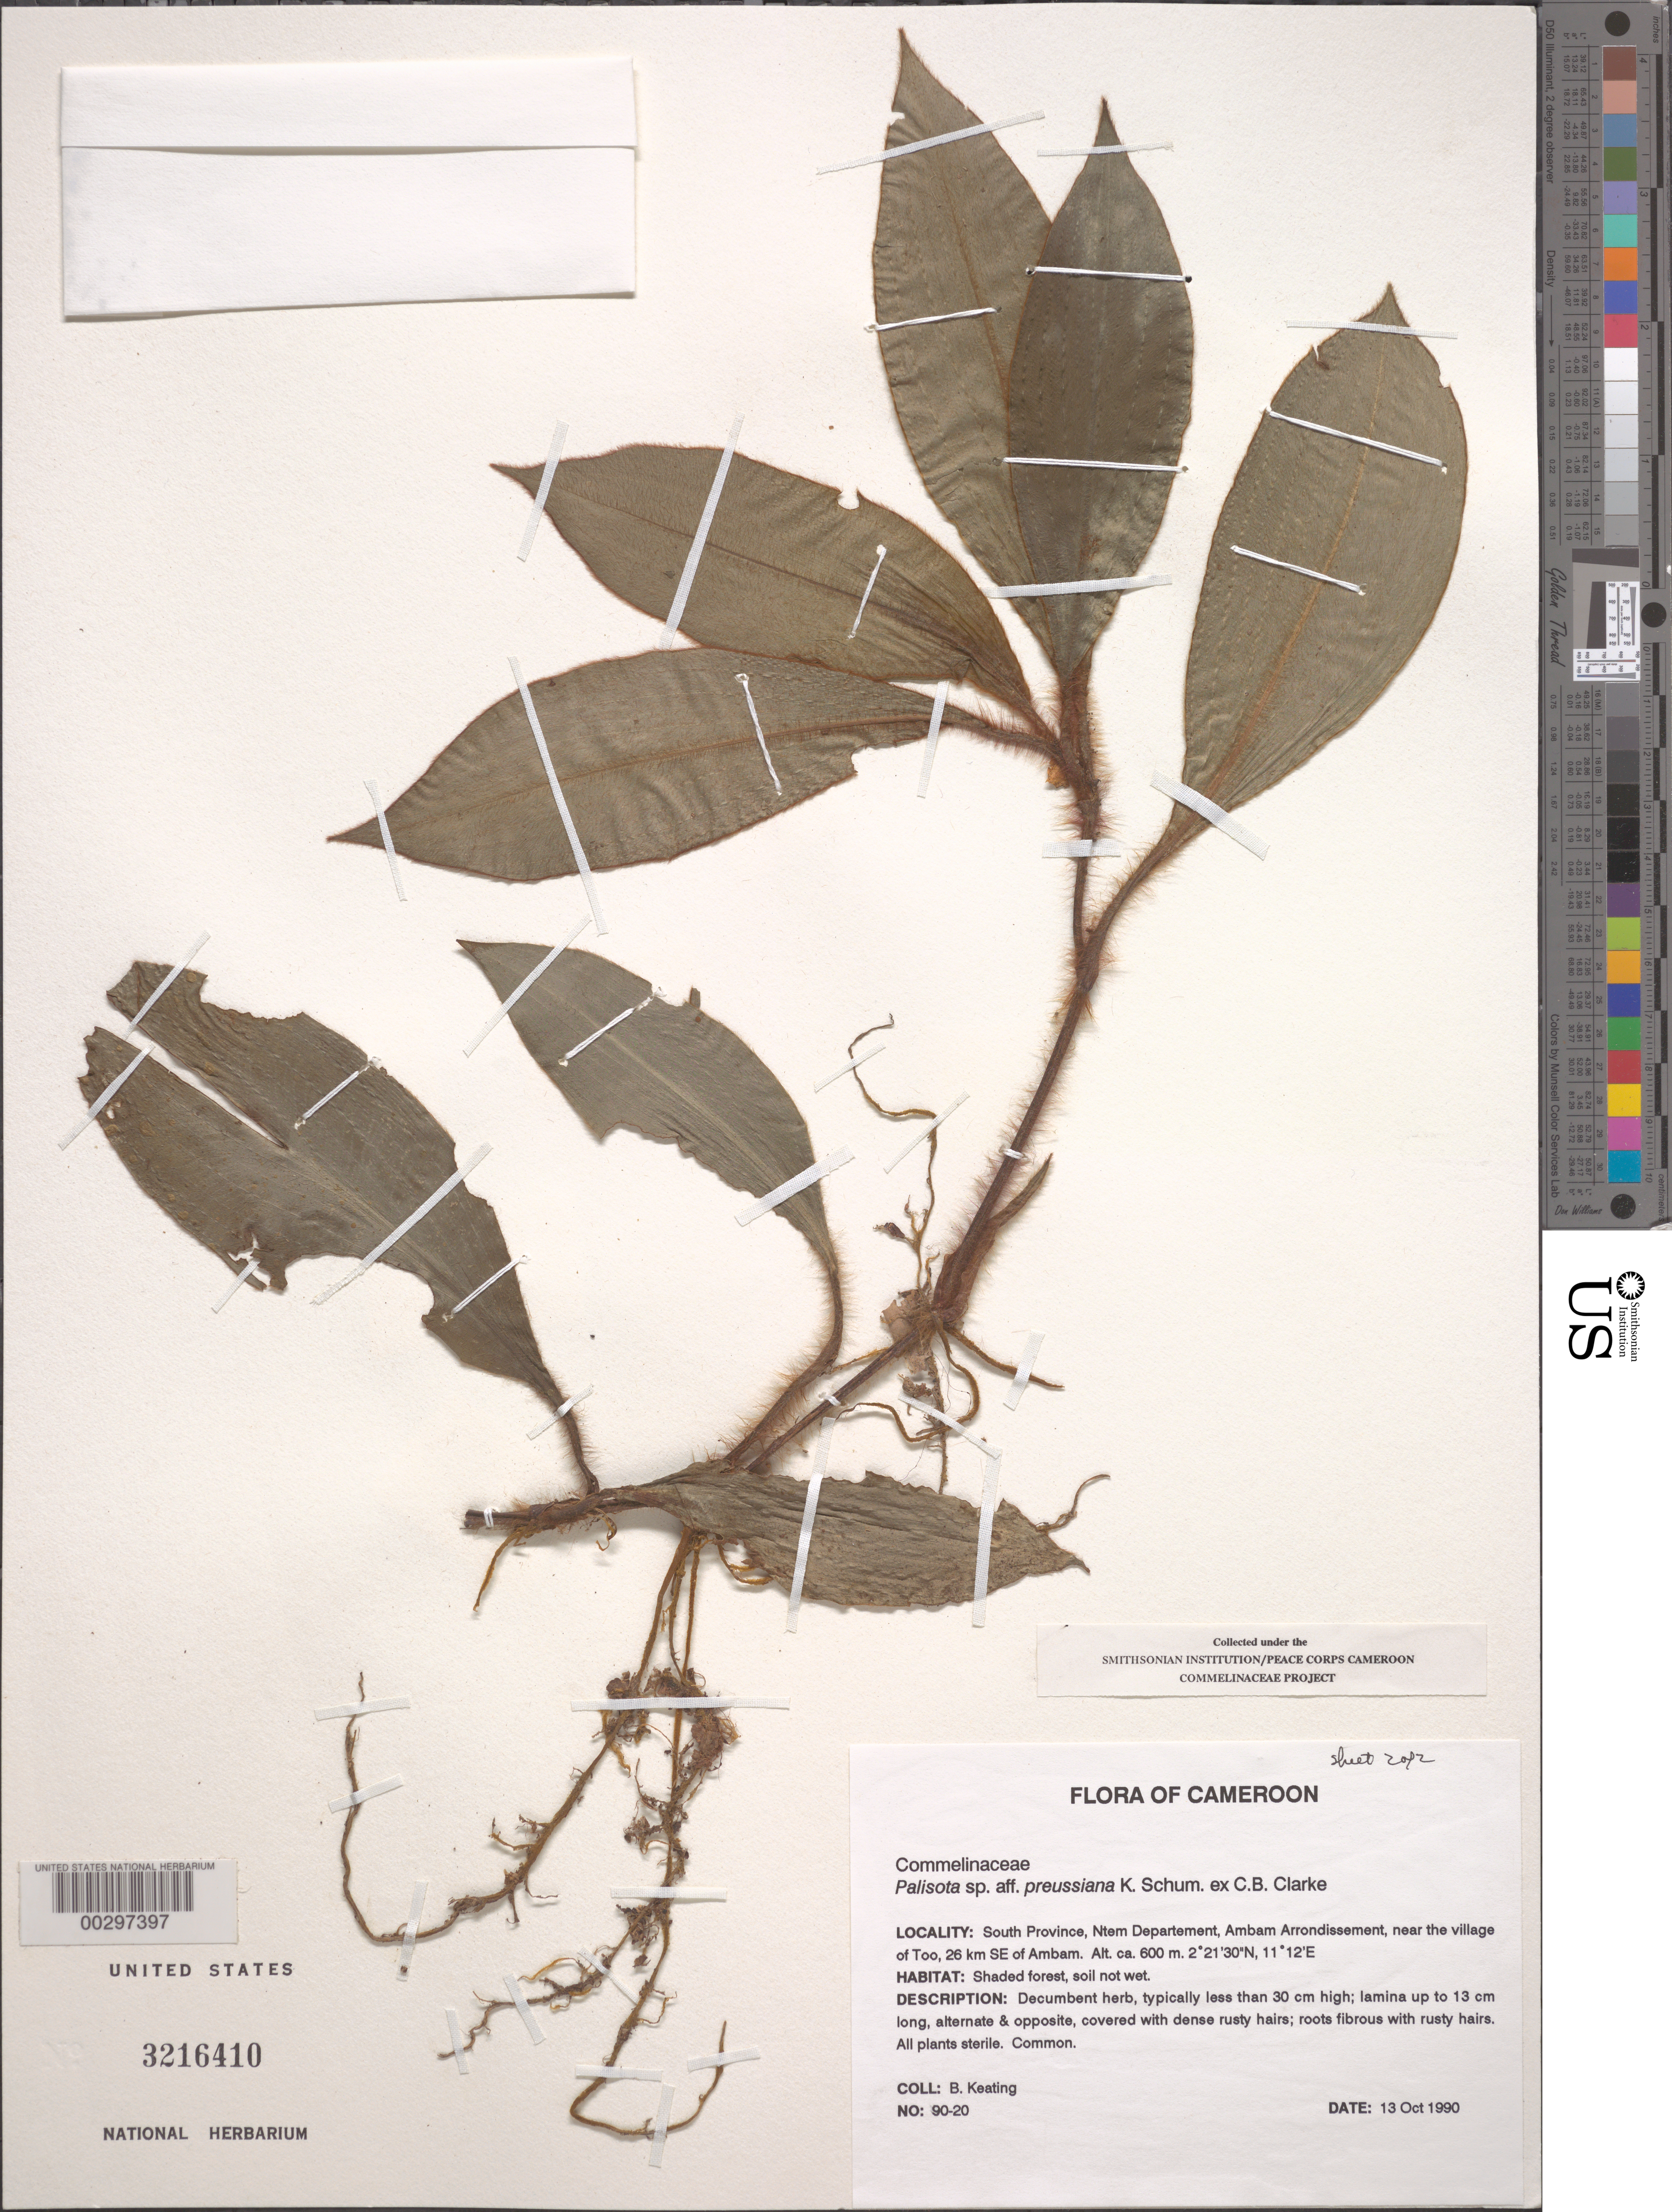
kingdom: Plantae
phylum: Tracheophyta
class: Liliopsida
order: Commelinales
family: Commelinaceae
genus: Palisota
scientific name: Palisota preussiana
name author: K. Schum. ex C.B. Clarke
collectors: B. Keating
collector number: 90-20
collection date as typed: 13 Oct 1990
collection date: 1990-10-13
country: Cameroon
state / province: Sud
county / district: Ntem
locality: Ntem, ambam arrondissement, se of ambam, village of too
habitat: Shaded forest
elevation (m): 600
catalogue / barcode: US 3216410